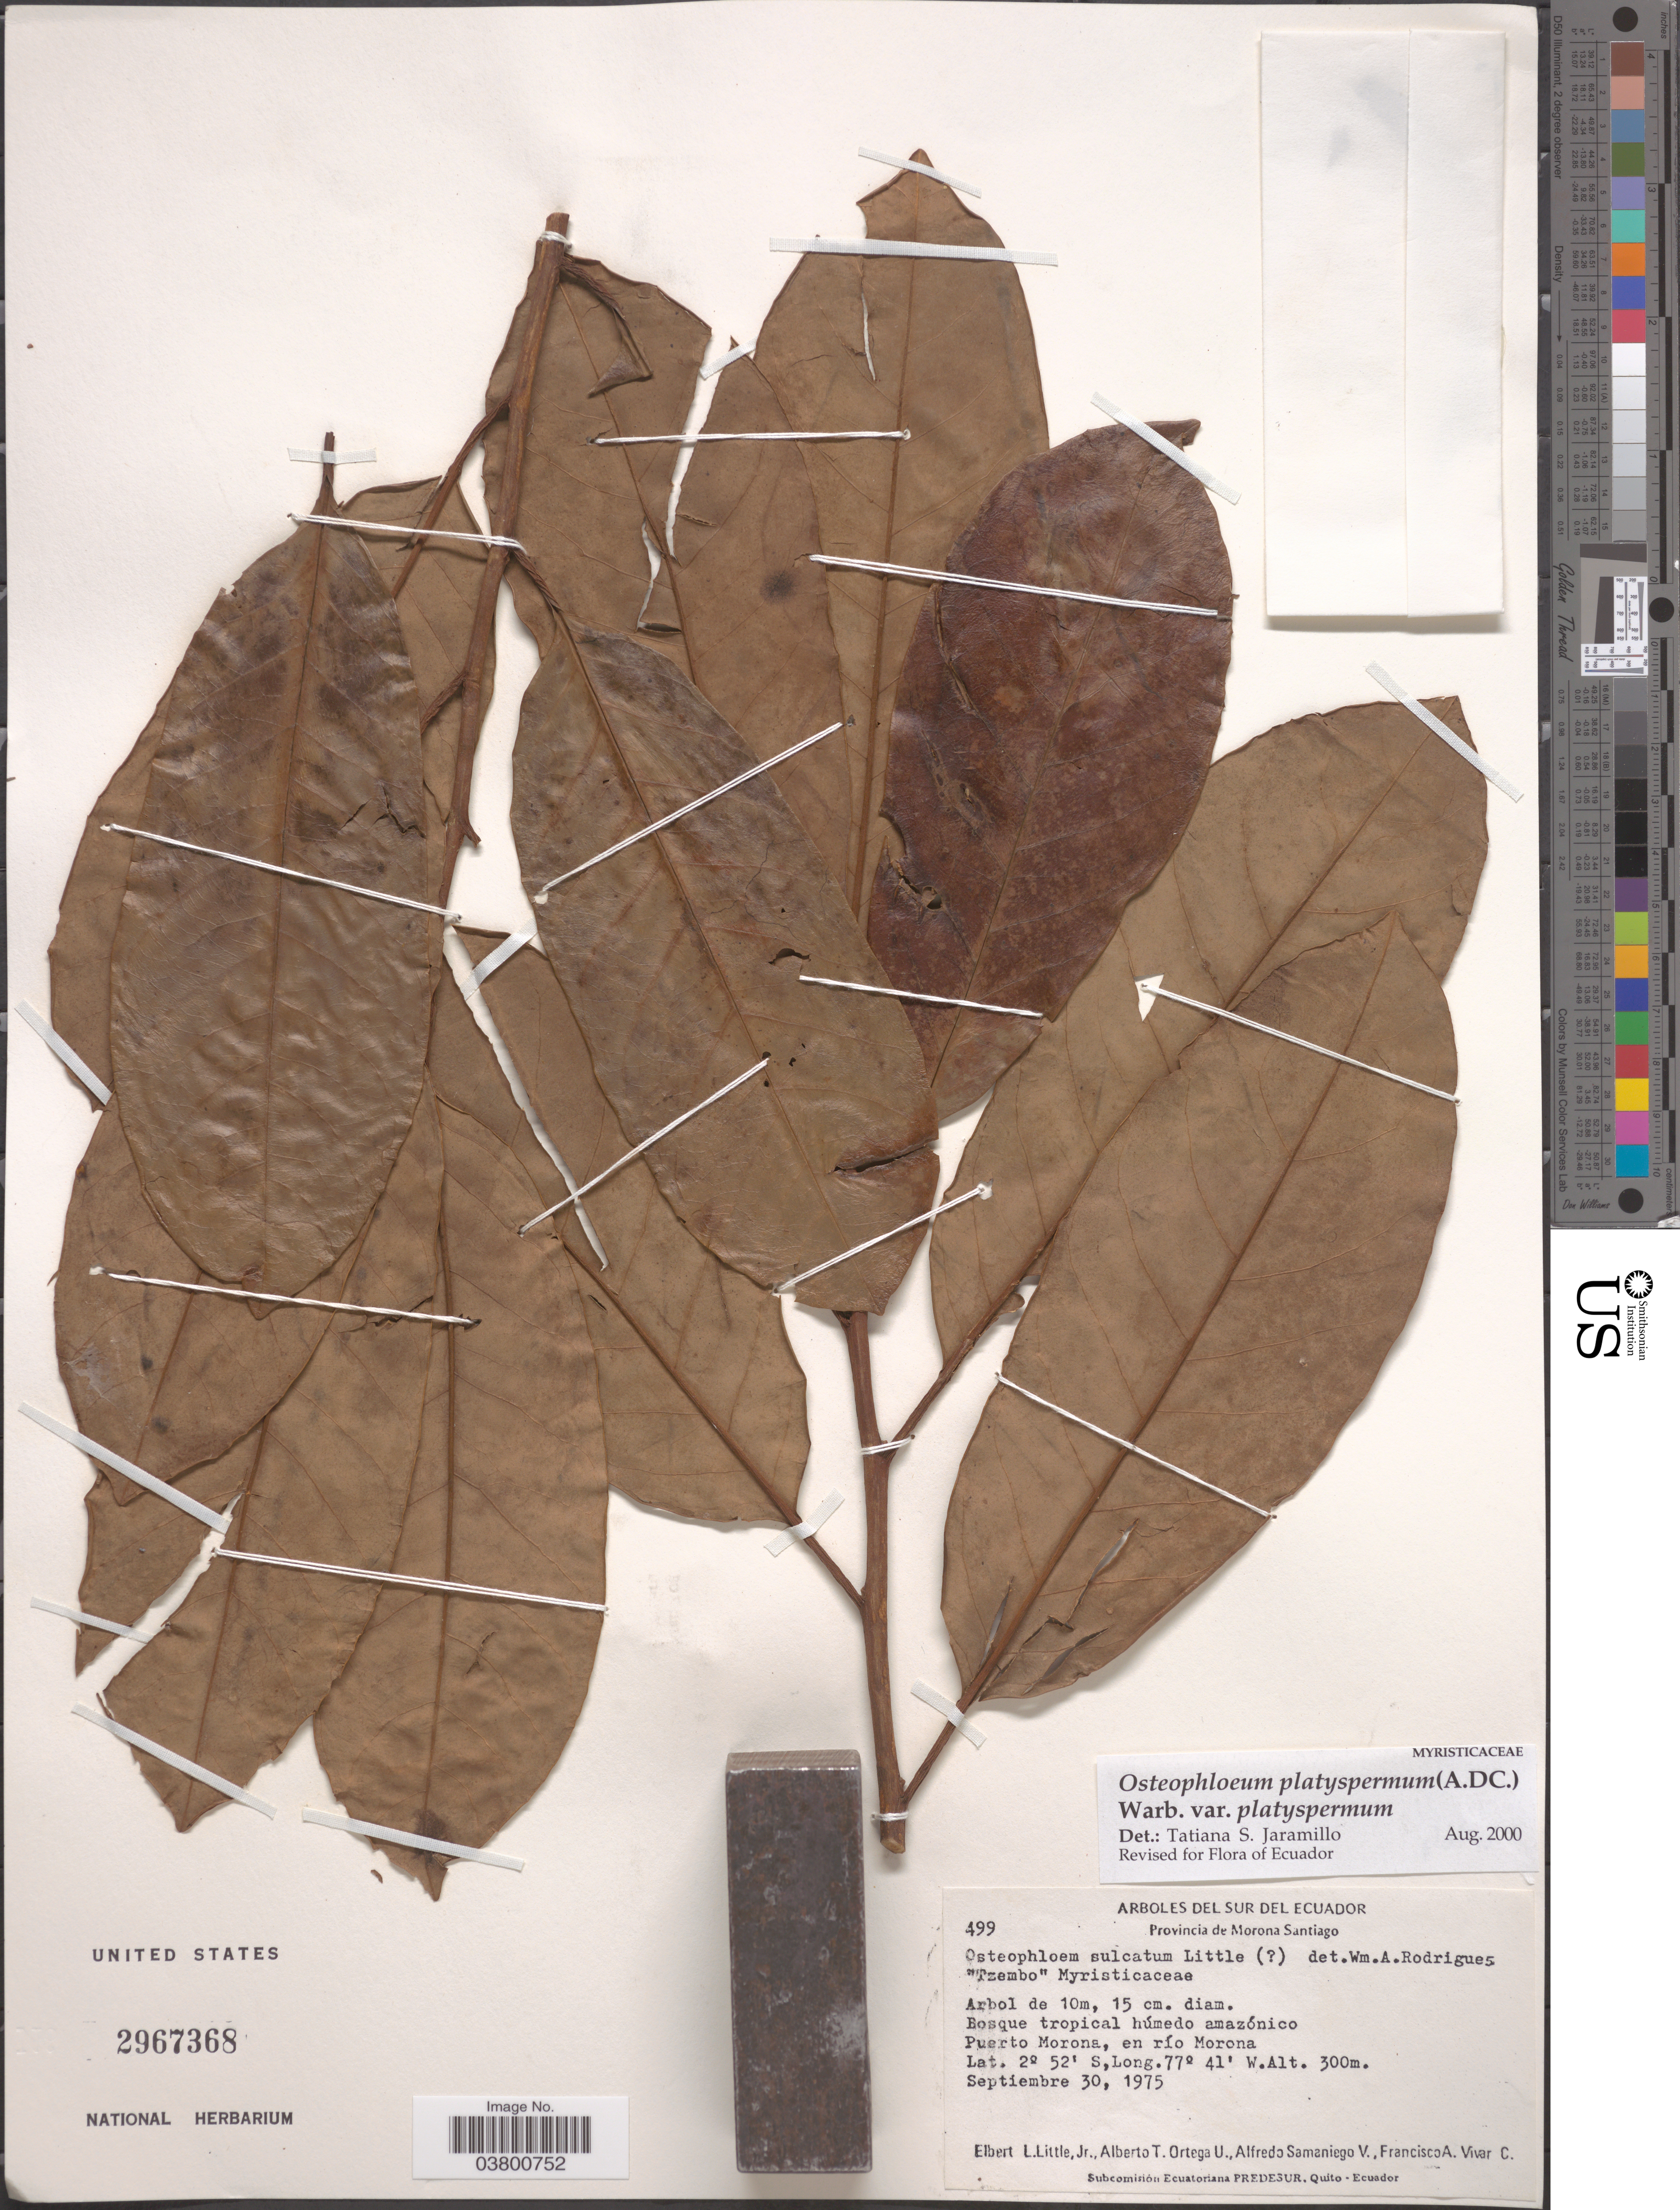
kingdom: Plantae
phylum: Tracheophyta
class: Magnoliopsida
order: Magnoliales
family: Myristicaceae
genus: Osteophloeum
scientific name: Osteophloeum platyspermum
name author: (A. DC.) Warb.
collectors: E. L. Little, A. T. Ortega U., A. V. Samaniego & F. A. Vivar C.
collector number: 499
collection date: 1975-09-30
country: Ecuador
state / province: Morona-Santiago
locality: Del Sur del Ecuador. Puerto Morona, en río Morona.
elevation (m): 300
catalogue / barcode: US 2967368